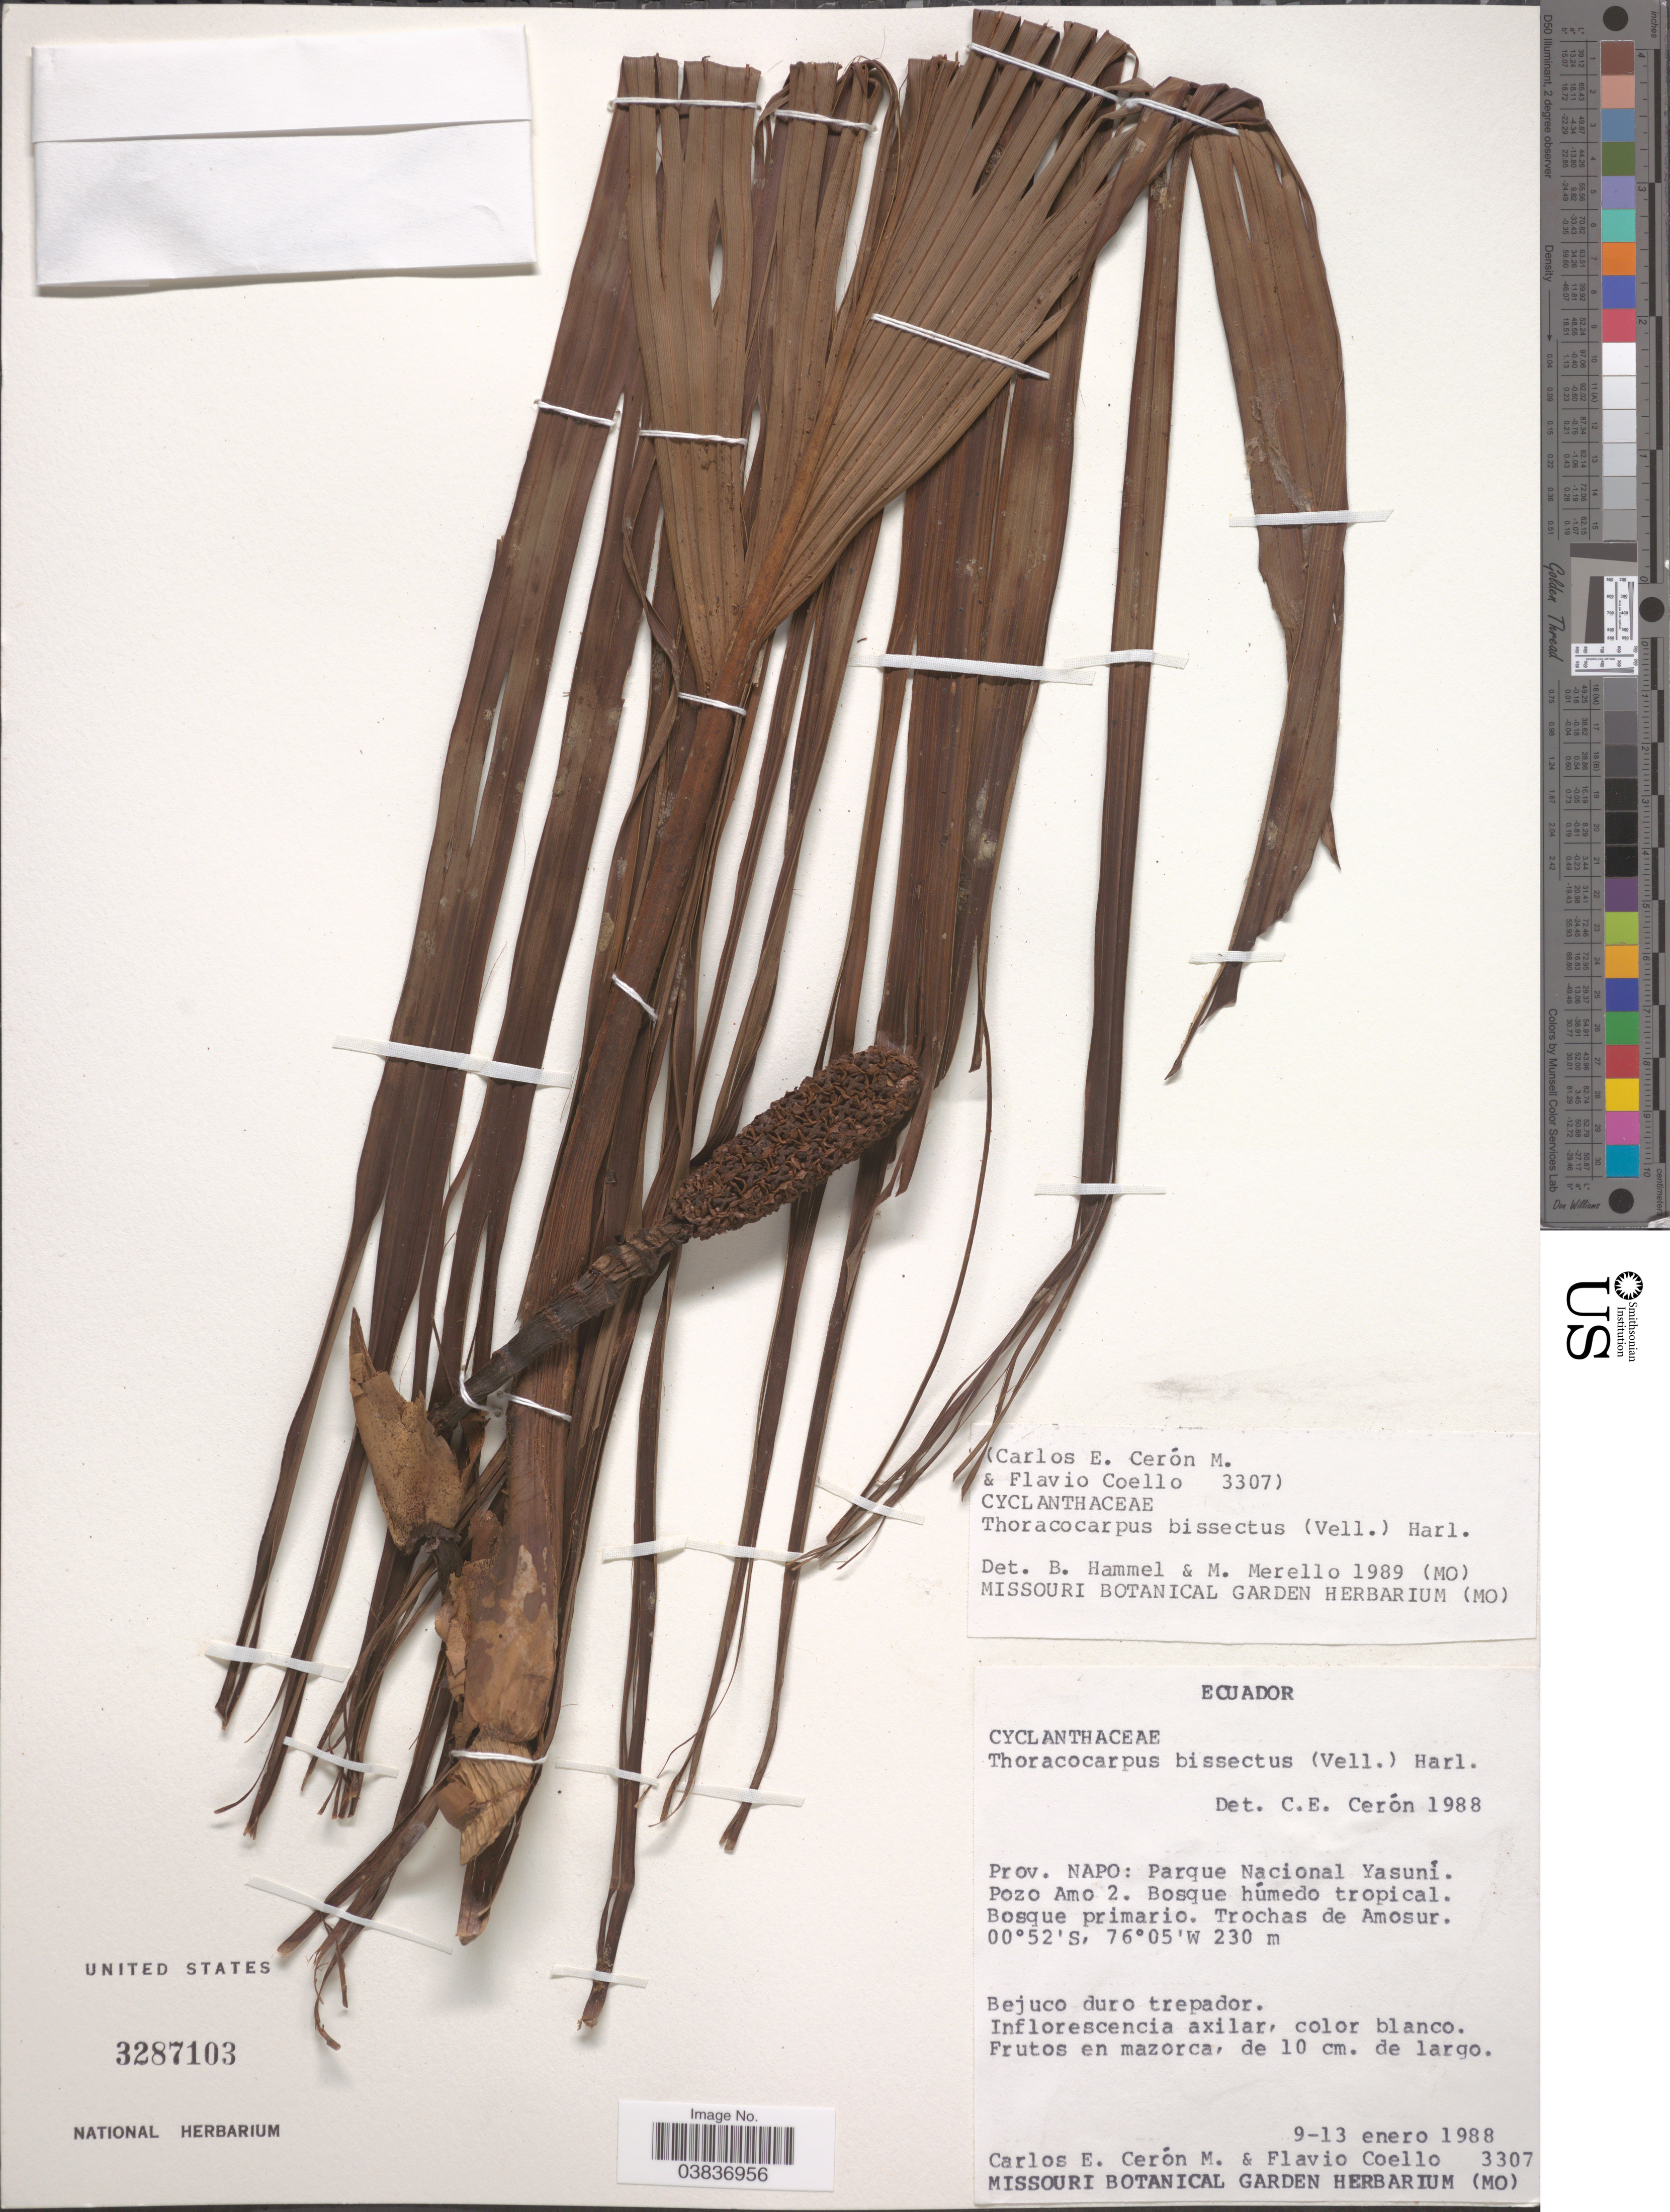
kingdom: Plantae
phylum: Tracheophyta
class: Liliopsida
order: Pandanales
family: Cyclanthaceae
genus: Thoracocarpus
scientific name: Thoracocarpus bissectus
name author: (Vell.) Harling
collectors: C. E. Cerón M. & F. Coello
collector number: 3307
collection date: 1988-01-09/1988-01-13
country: Ecuador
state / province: Napo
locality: Parque Nacional Yasun. Pozo Amo 2. Trochas de Amosur.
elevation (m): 230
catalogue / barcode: US 3287103